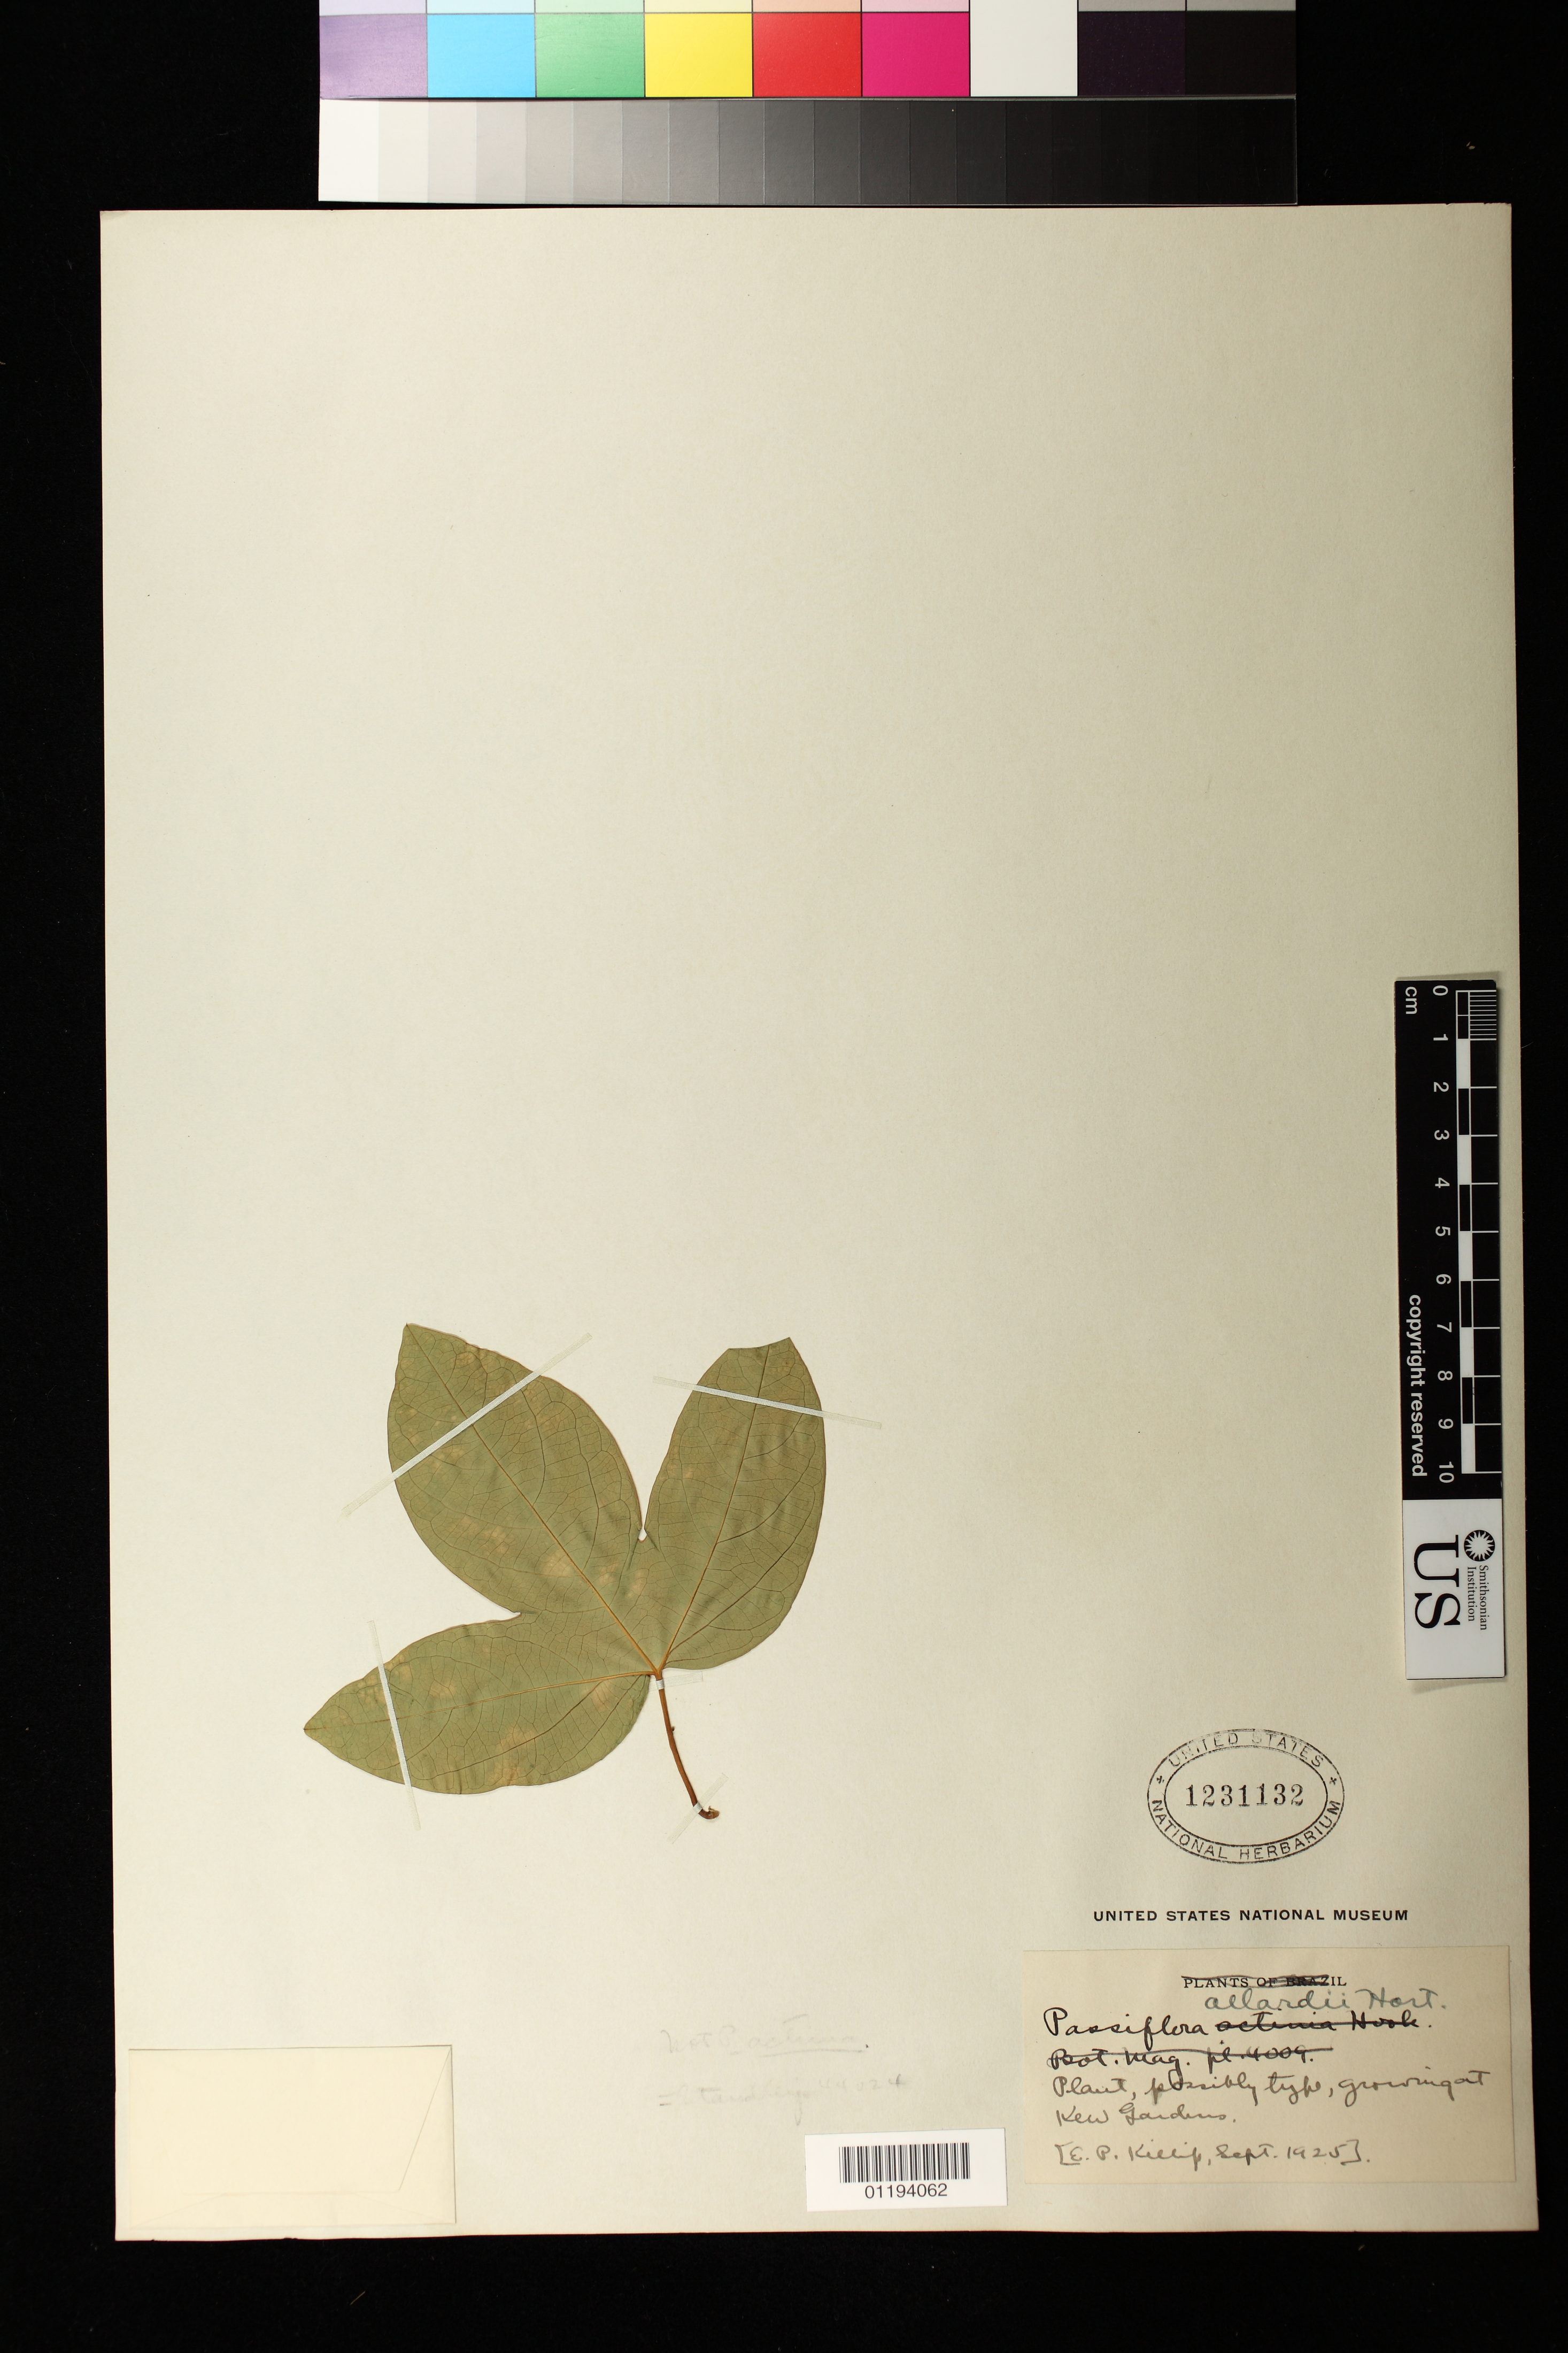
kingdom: Plantae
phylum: Tracheophyta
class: Magnoliopsida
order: Malpighiales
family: Passifloraceae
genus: Passiflora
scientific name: Passiflora allardii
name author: Hort.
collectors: E. P. Killip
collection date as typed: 1925-09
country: United Kingdom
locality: Growing at Kew Gardens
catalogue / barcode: US 1231132